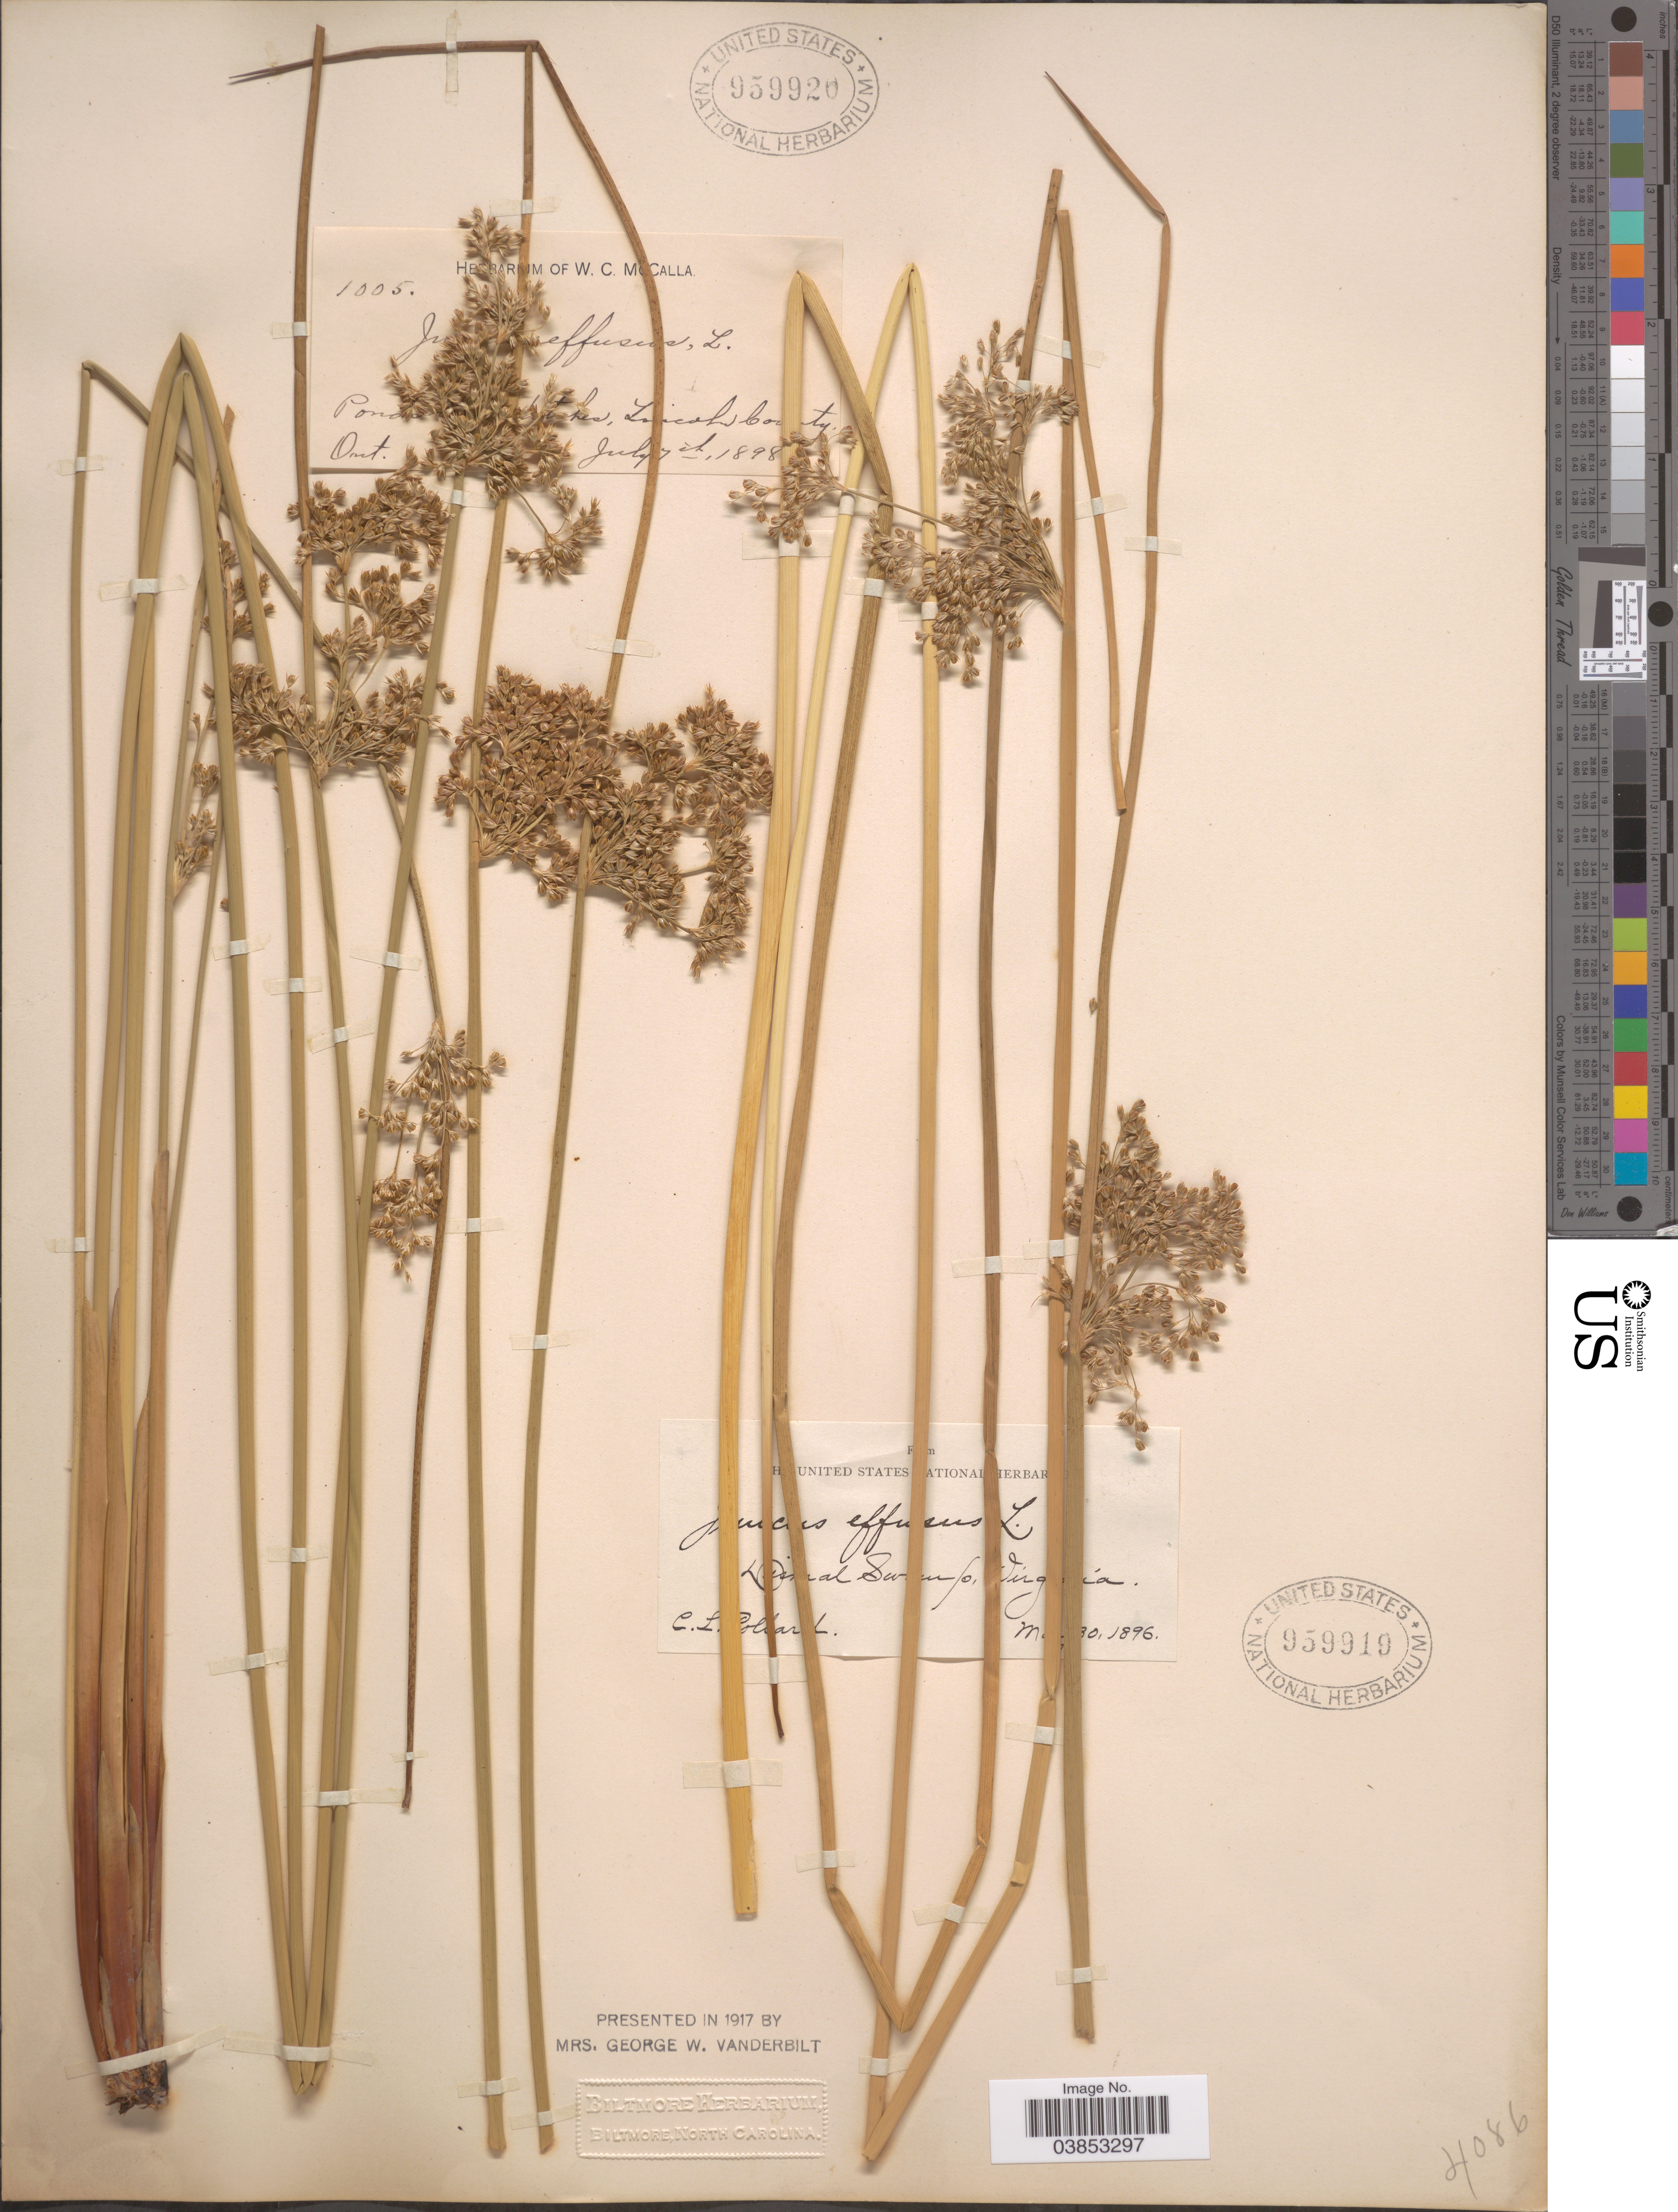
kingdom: Plantae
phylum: Tracheophyta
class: Liliopsida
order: Poales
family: Juncaceae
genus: Juncus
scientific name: Juncus effusus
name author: L.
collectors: C. L. Pollard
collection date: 1896-03-30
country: United States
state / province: Virginia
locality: Dismal Swamp.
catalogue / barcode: US 959919